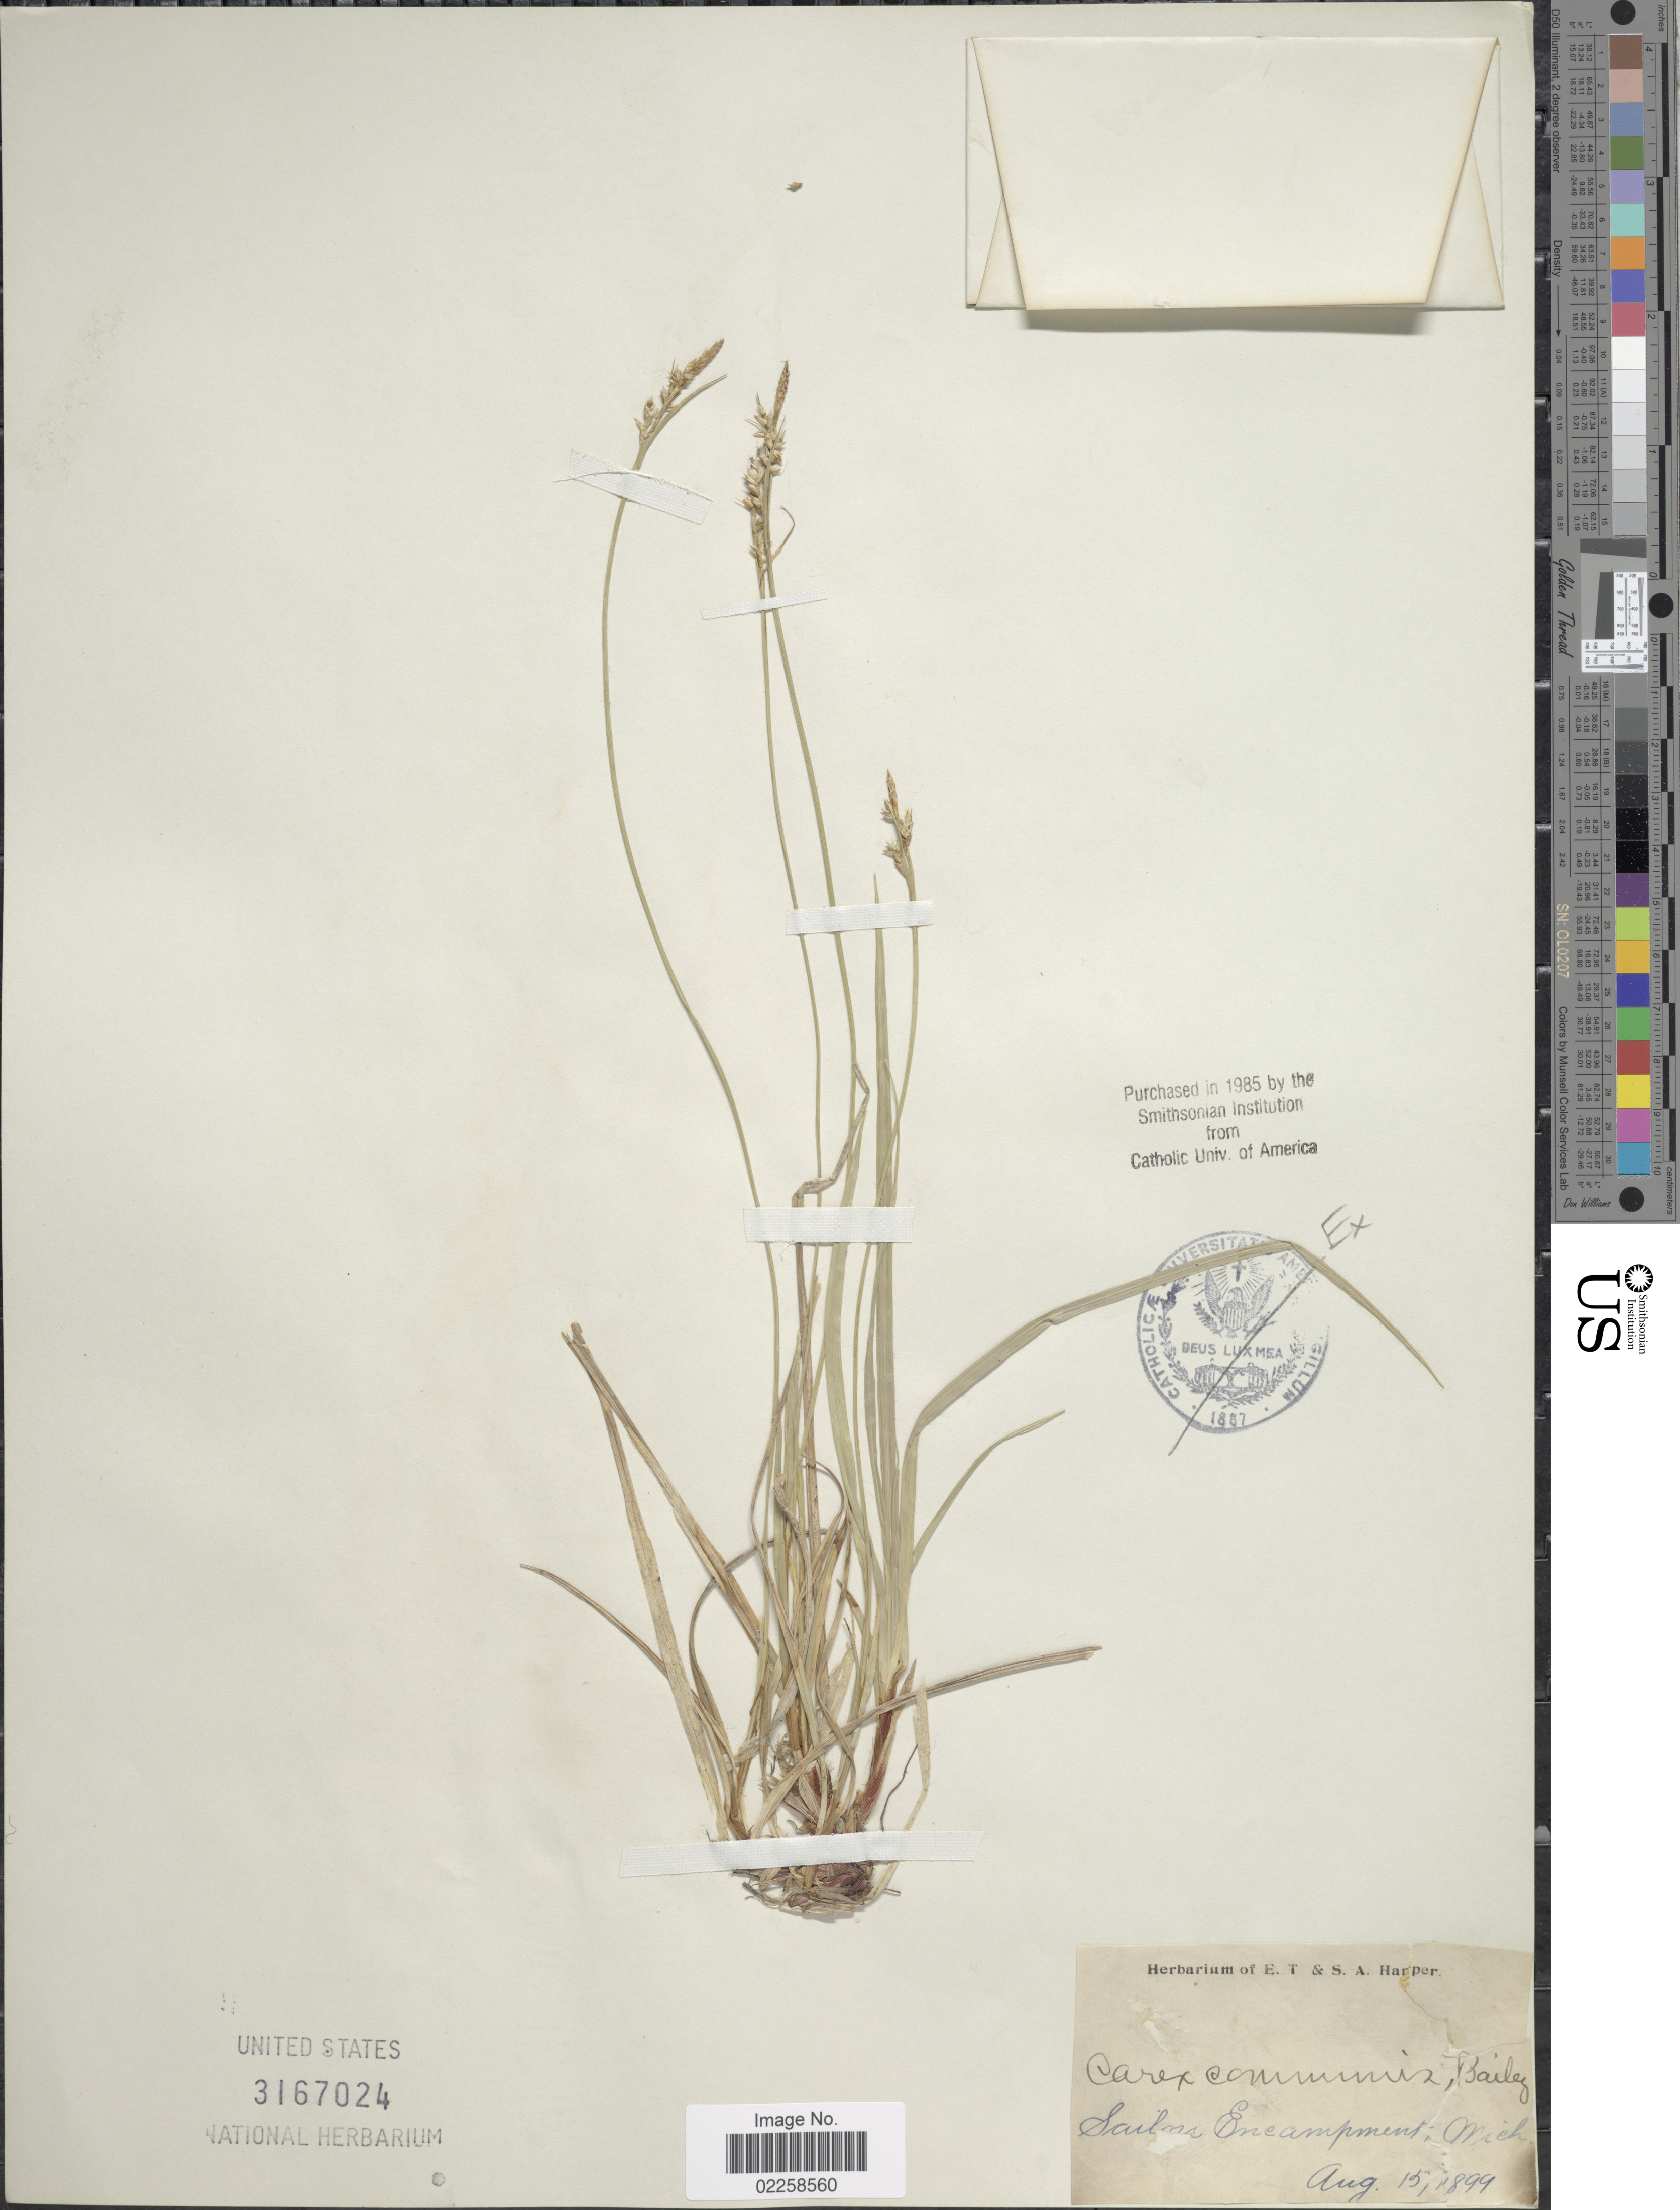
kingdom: Plantae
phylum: Tracheophyta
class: Liliopsida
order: Poales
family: Cyperaceae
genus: Carex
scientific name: Carex communis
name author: L.H. Bailey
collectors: ex herb. E. T. & S. A. Harper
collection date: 1899-08-15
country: United States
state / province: Michigan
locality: Sailors Encampment.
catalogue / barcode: US 3167024